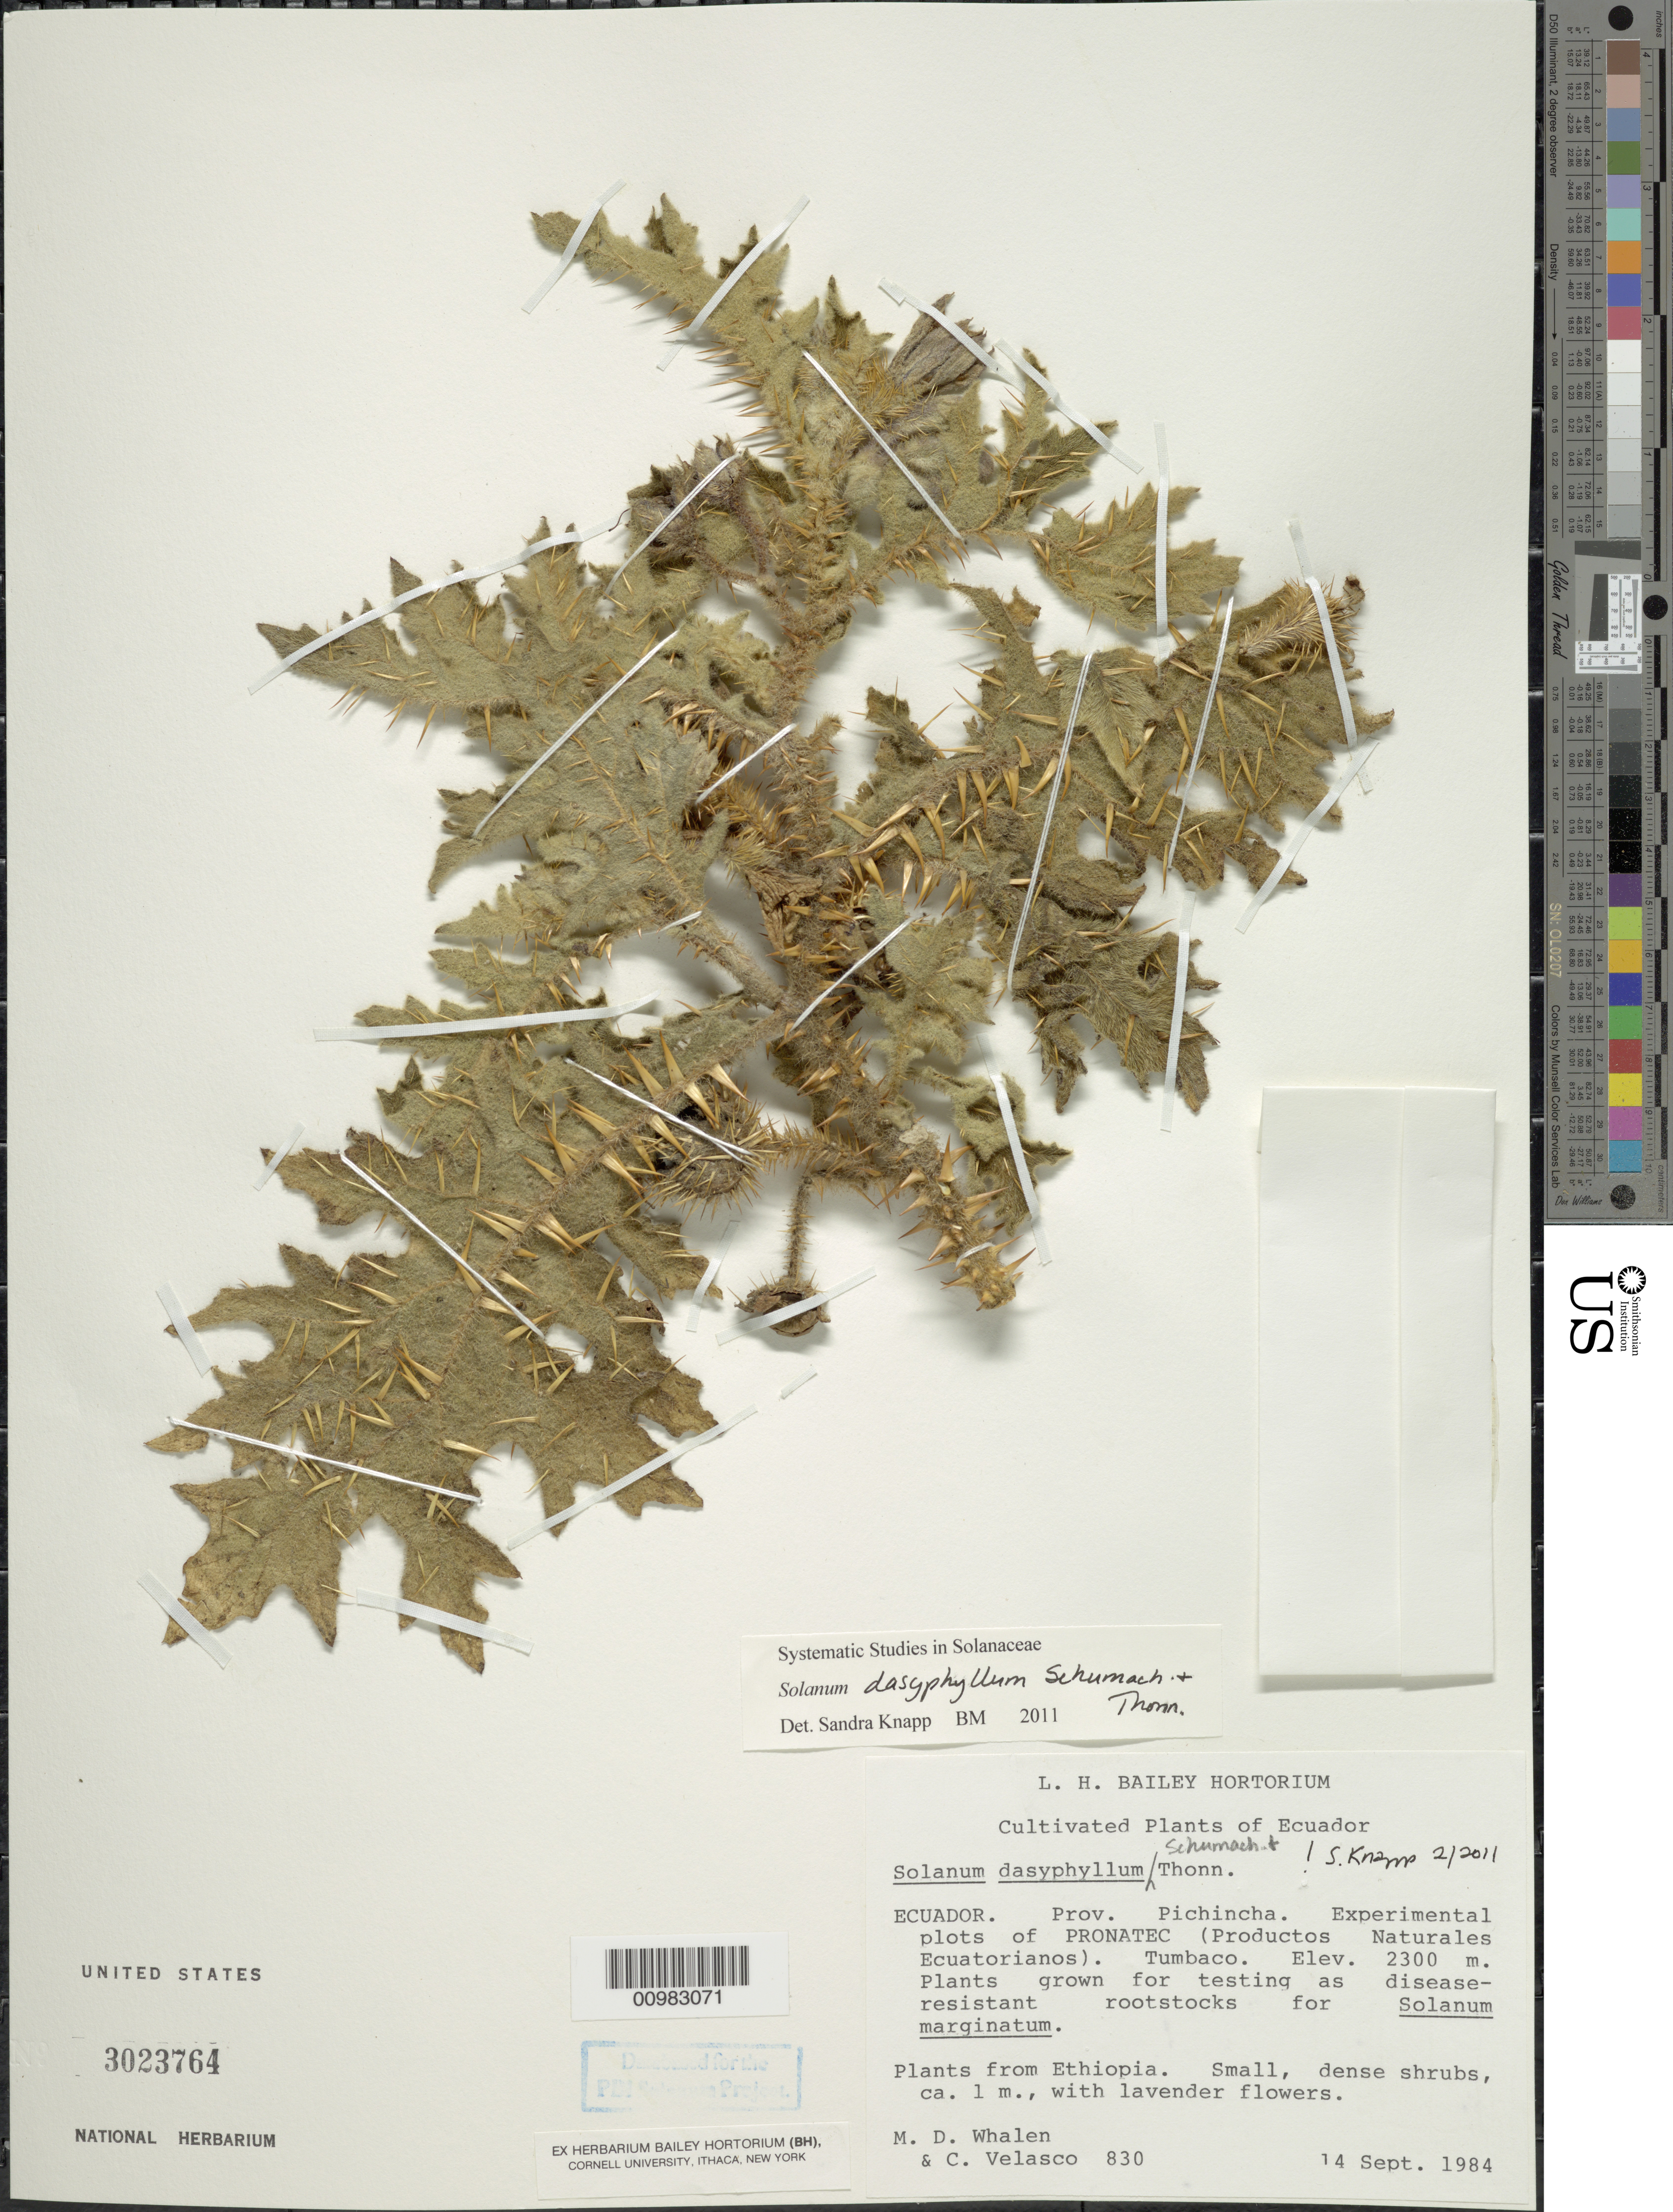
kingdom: Plantae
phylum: Tracheophyta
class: Magnoliopsida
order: Solanales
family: Solanaceae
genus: Solanum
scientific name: Solanum dasyphyllum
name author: Schumach. & Thonn.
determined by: Knapp, S. D.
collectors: M. Whalen & C. Velasco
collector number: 830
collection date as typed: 14 Sep 1984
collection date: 1984-09-14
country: Ecuador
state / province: Pichincha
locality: Experimental plots of PRONATIC (Productos Naturales Ecuatorianos)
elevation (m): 2300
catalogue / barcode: US 3023764